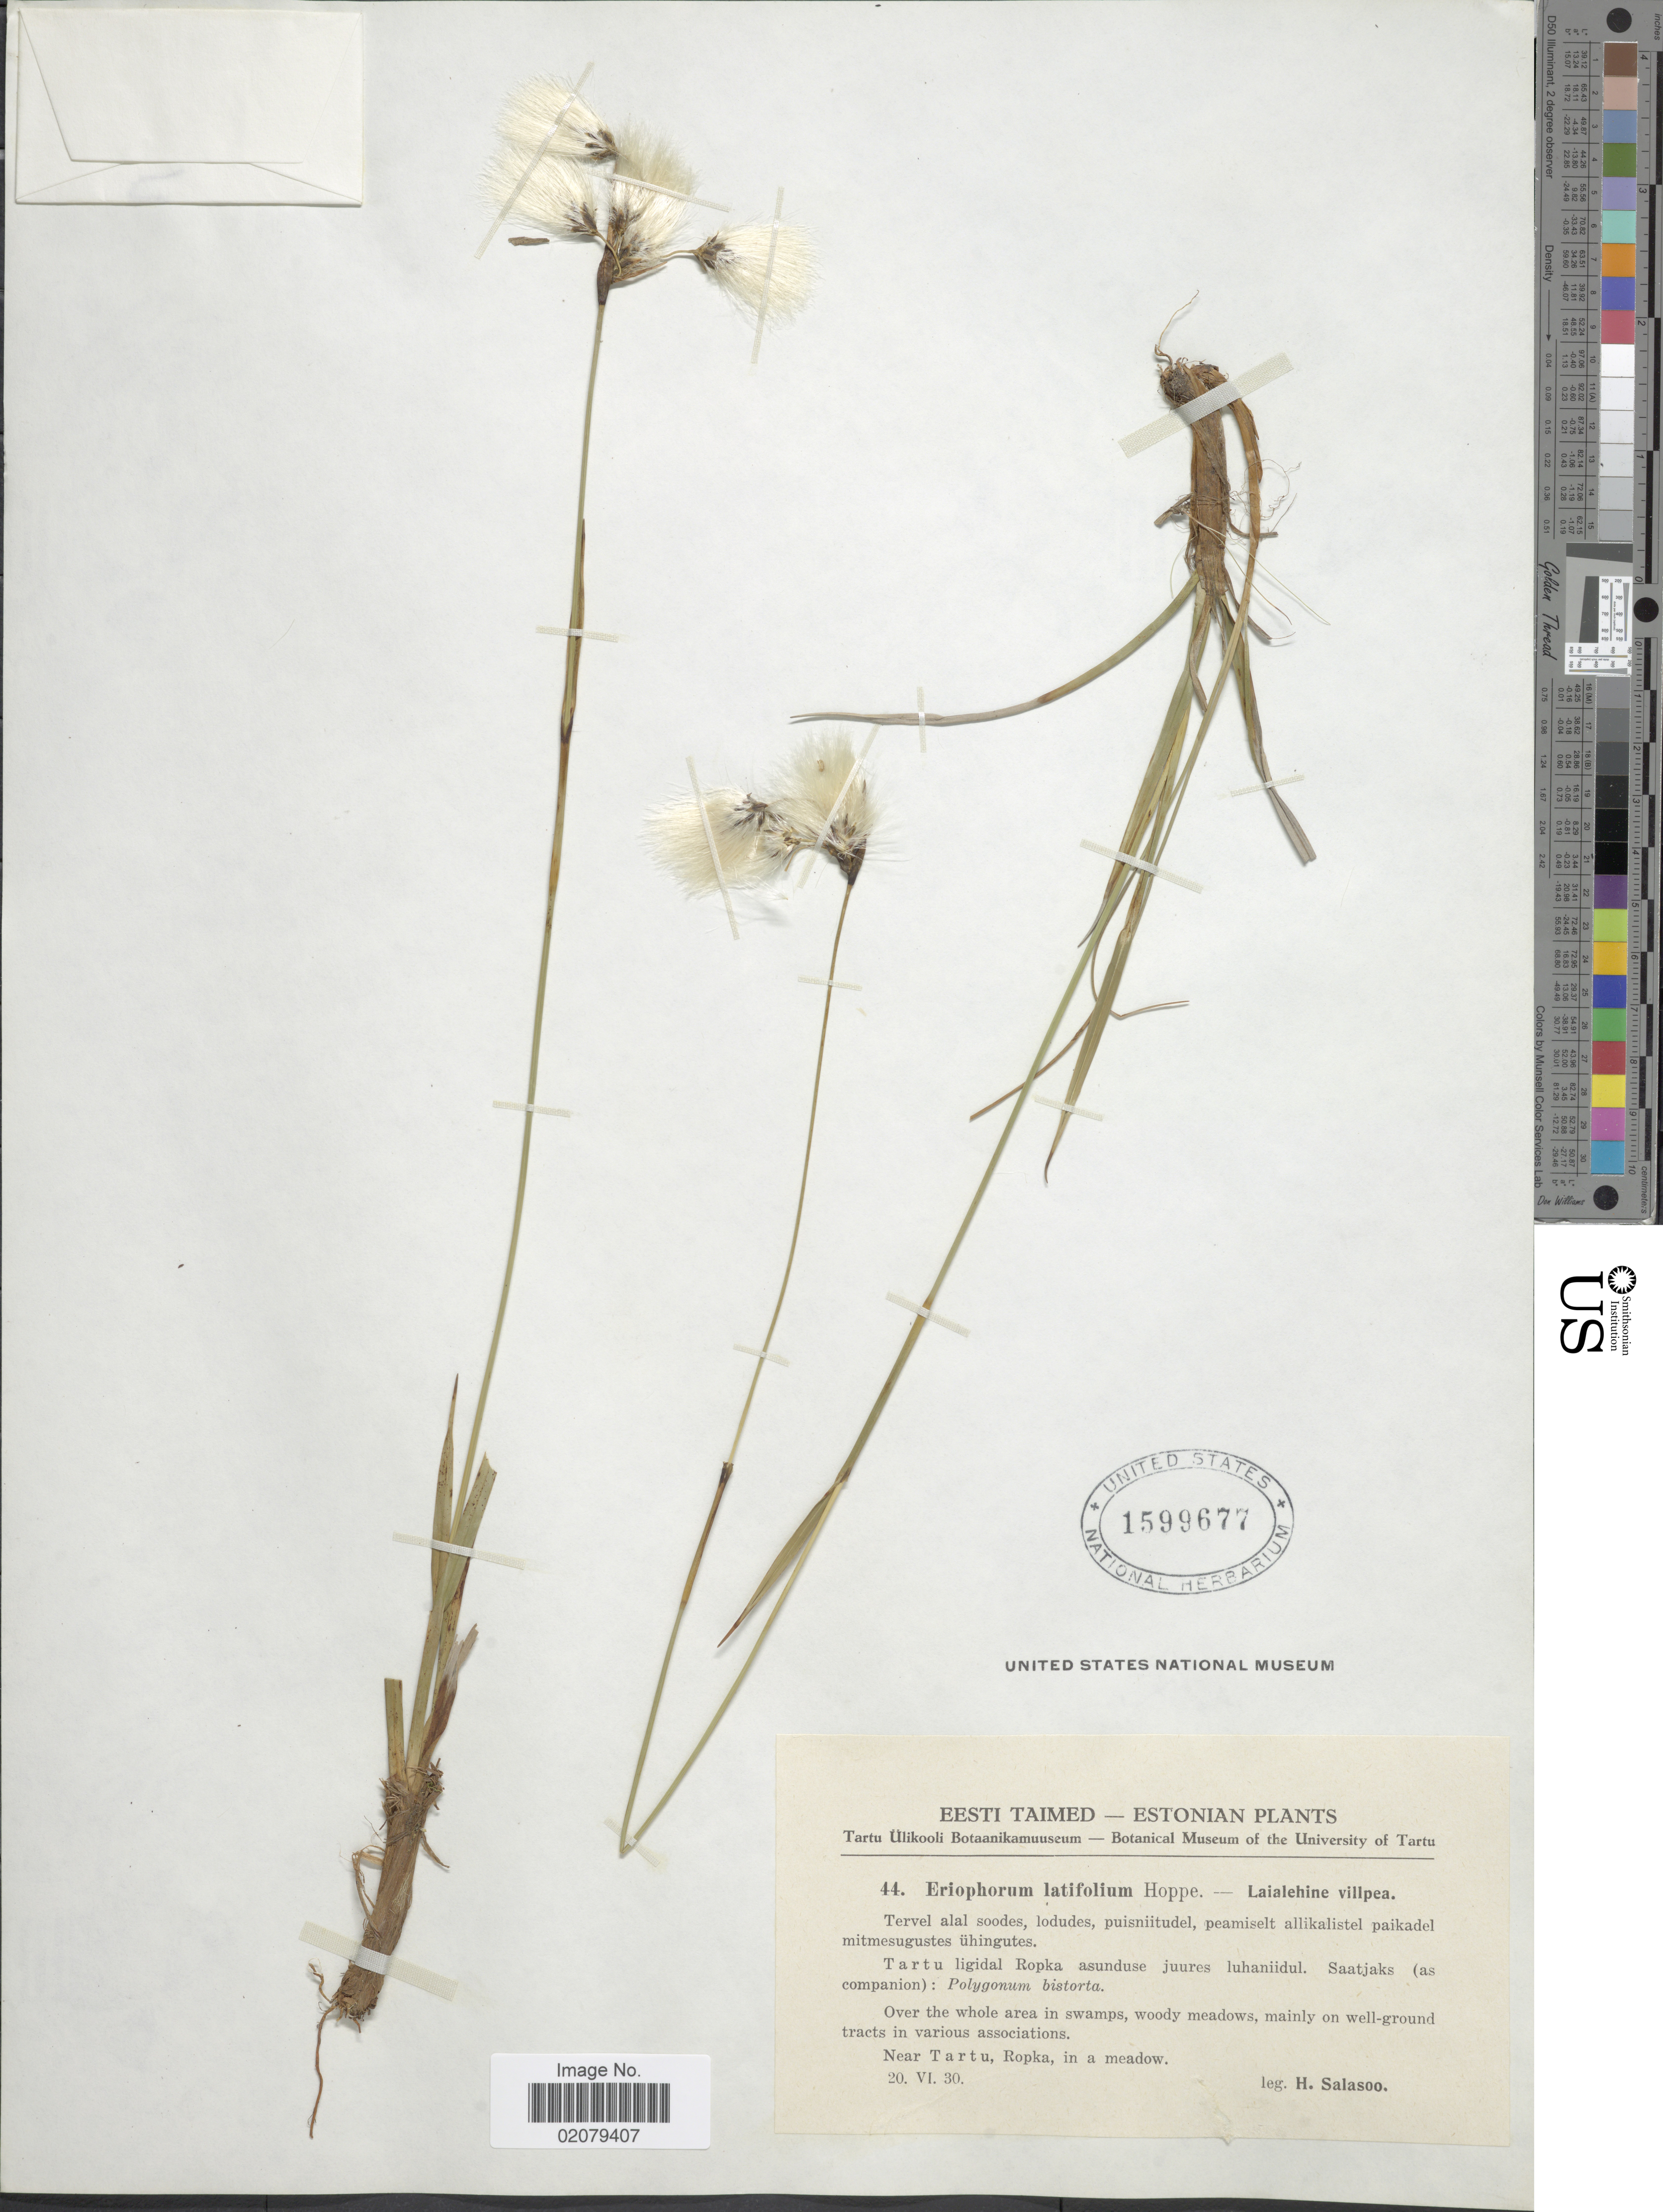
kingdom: Plantae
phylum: Tracheophyta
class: Liliopsida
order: Poales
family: Cyperaceae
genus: Eriophorum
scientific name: Eriophorum latifolium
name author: Hoppe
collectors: H. Salasoo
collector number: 44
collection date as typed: Transcribed d/m/y: 21/6/30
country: Estonia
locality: Near Tartu, Ropka, in a meadow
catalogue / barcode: US 1599677